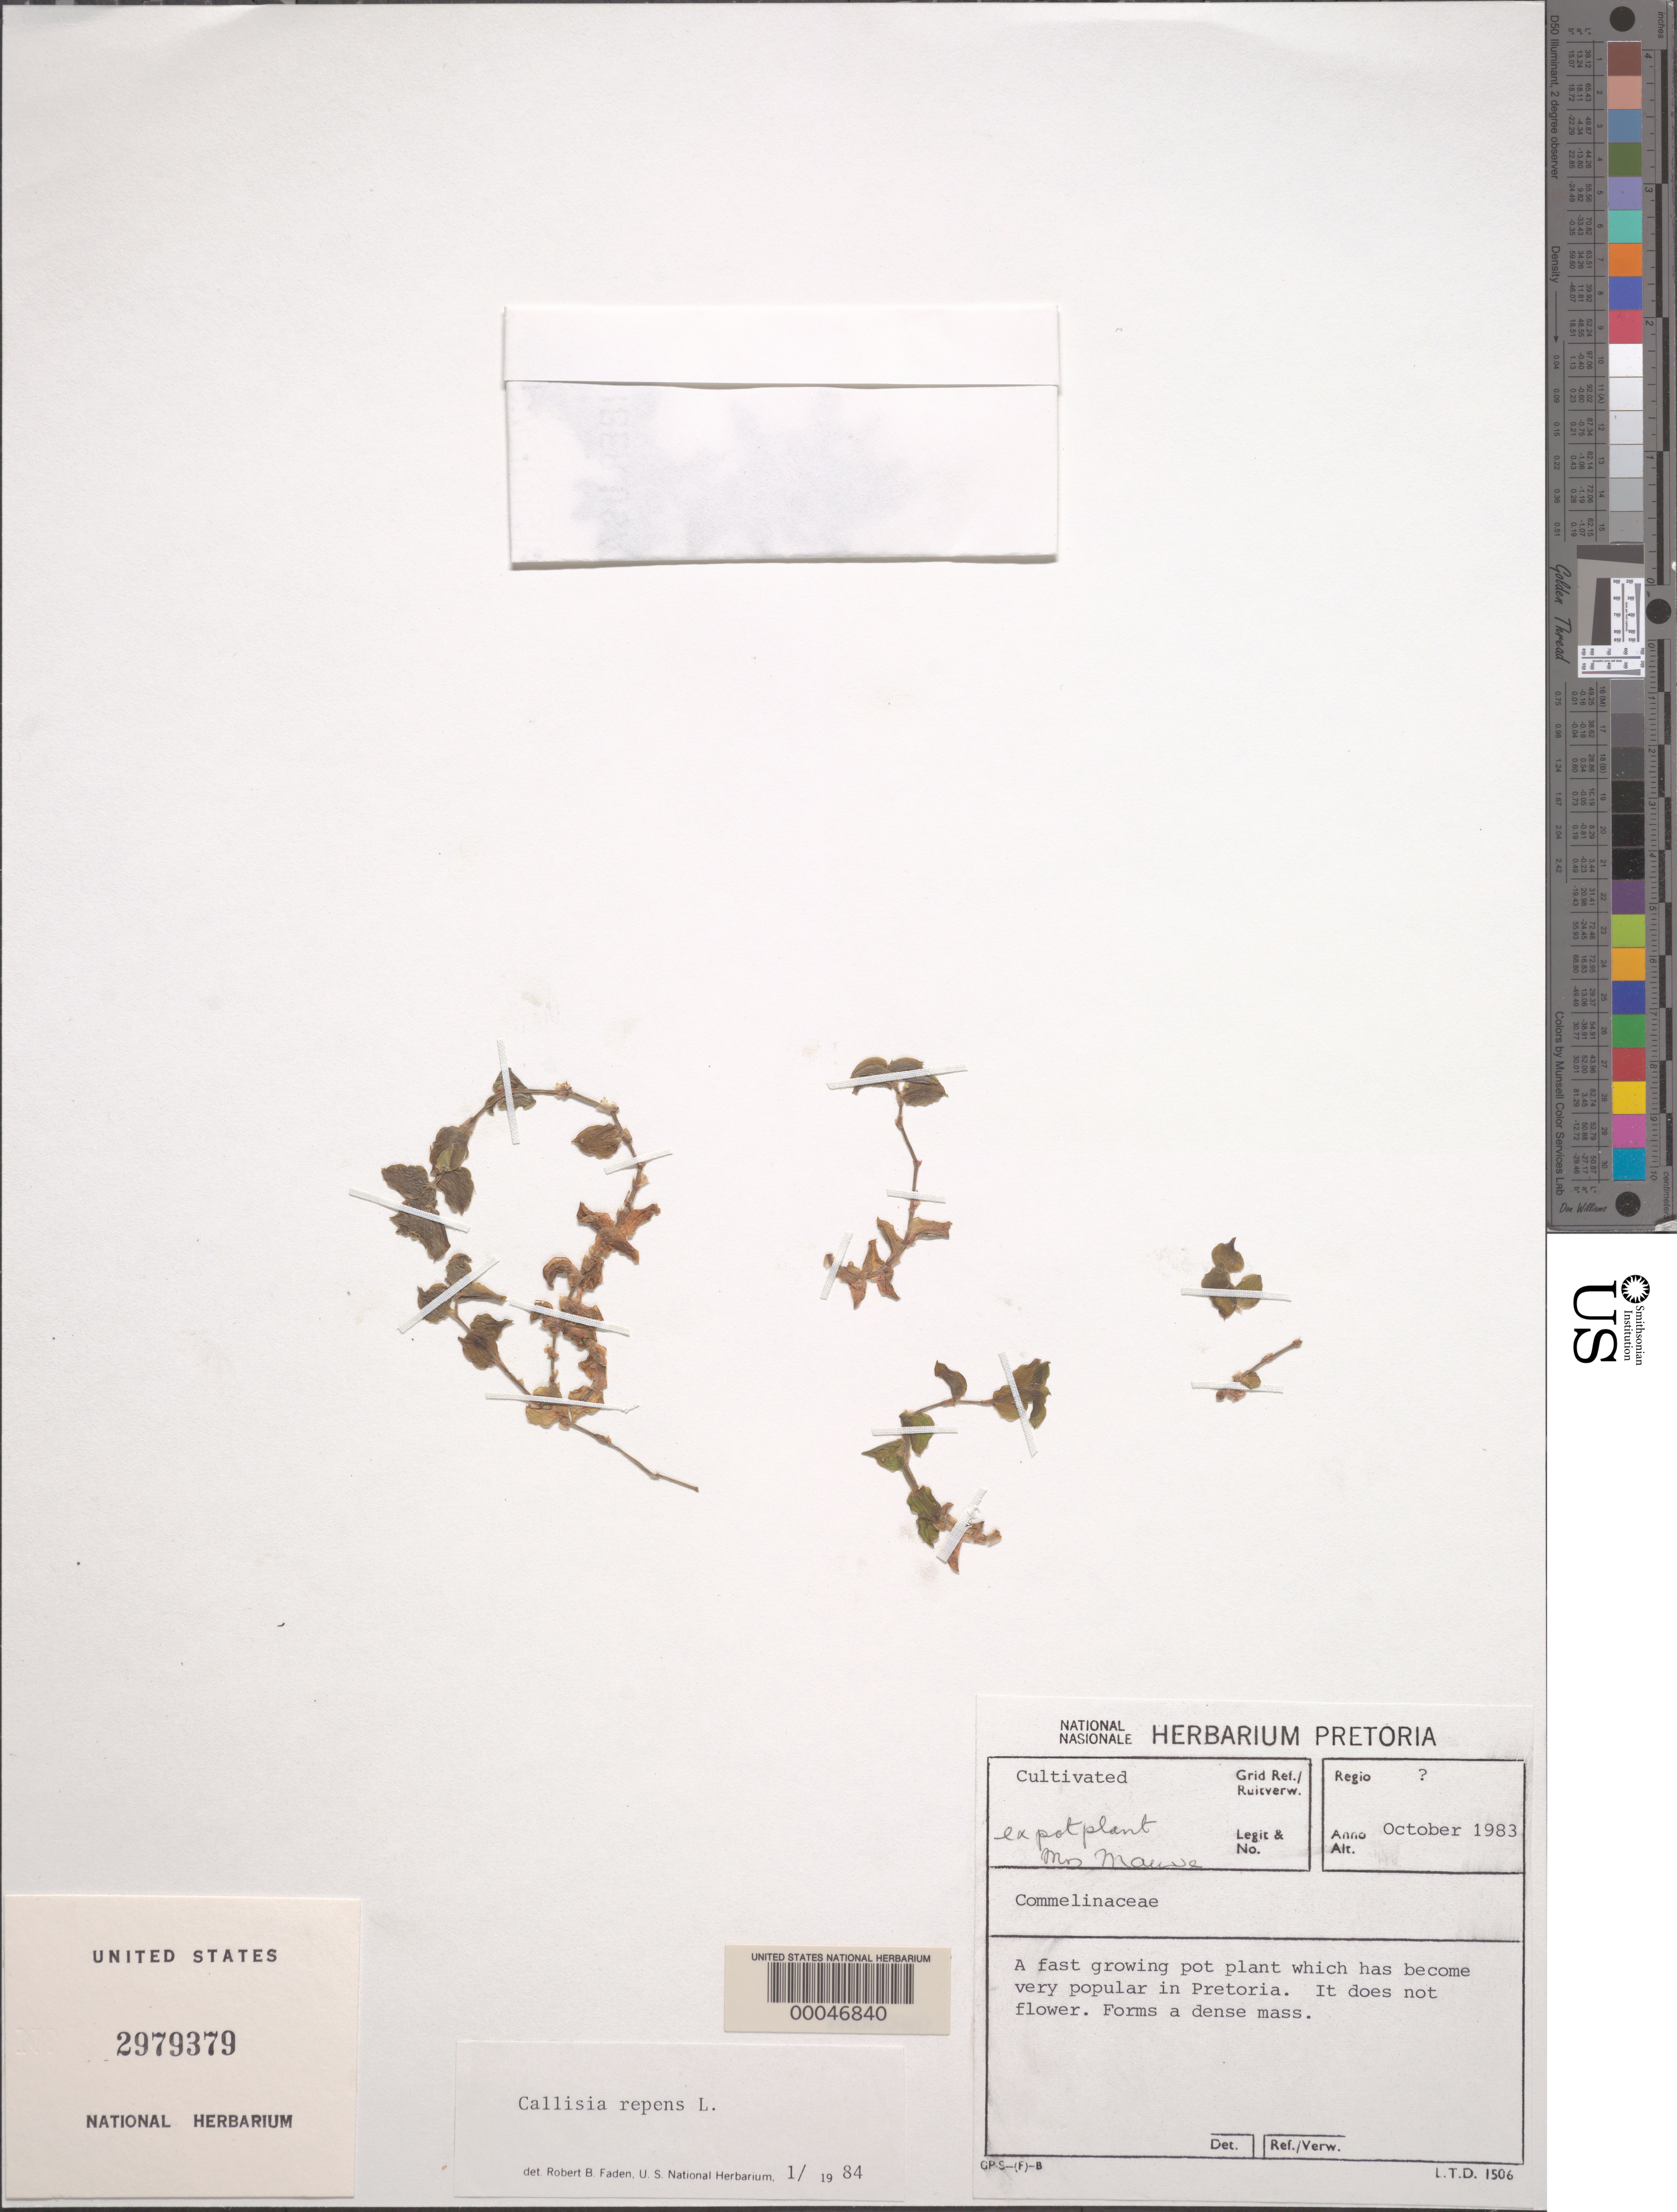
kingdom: Plantae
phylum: Tracheophyta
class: Liliopsida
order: Commelinales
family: Commelinaceae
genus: Callisia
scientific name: Callisia repens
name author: (Jacq.) L.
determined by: Faden, Robert B., (US), Smithsonian Institution - National Museum of Natural History (UNITED STATES)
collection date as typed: Oct 1983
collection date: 1983-10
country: South Africa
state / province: Gauteng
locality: Pretoria Dist. Transvaal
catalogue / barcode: US 2979379